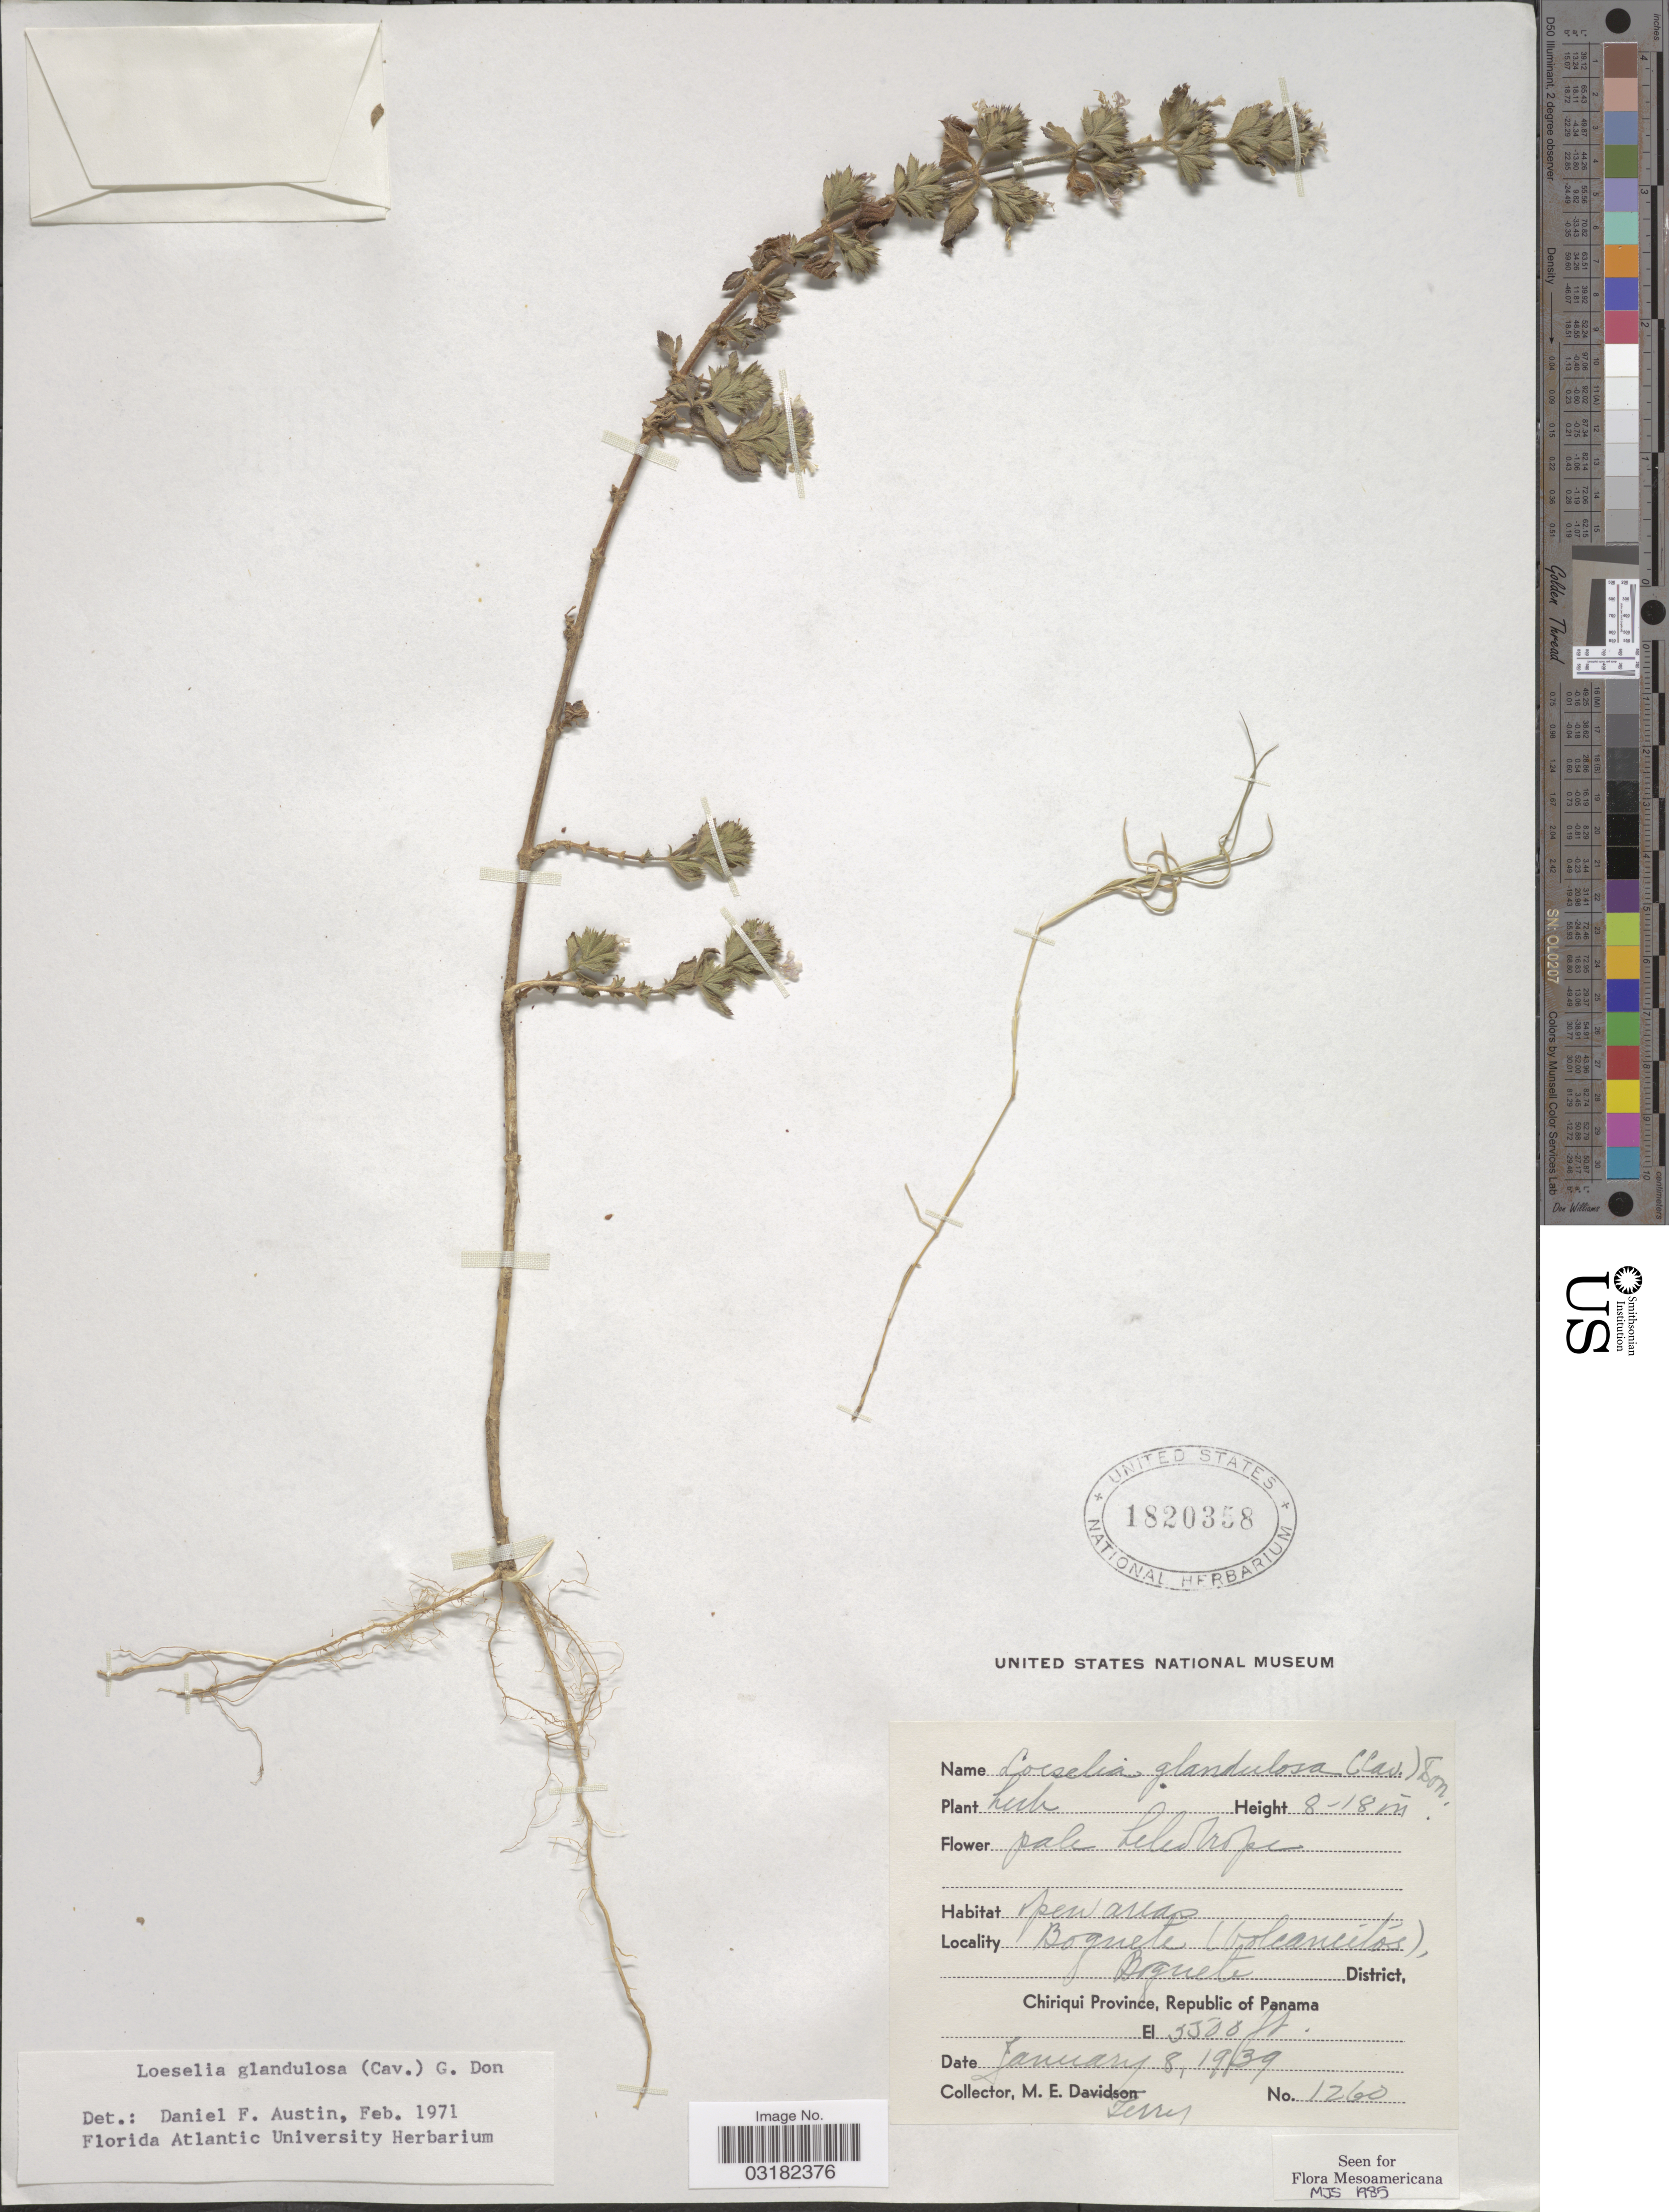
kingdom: Plantae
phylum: Tracheophyta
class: Magnoliopsida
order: Ericales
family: Polemoniaceae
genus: Loeselia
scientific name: Loeselia glandulosa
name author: (Cav.) G. Don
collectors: M. Terry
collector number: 1260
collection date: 1939-01-08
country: Panama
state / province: Chiriqui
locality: Boquete (Volcancitos) Boquete District.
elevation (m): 1676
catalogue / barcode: US 1820358